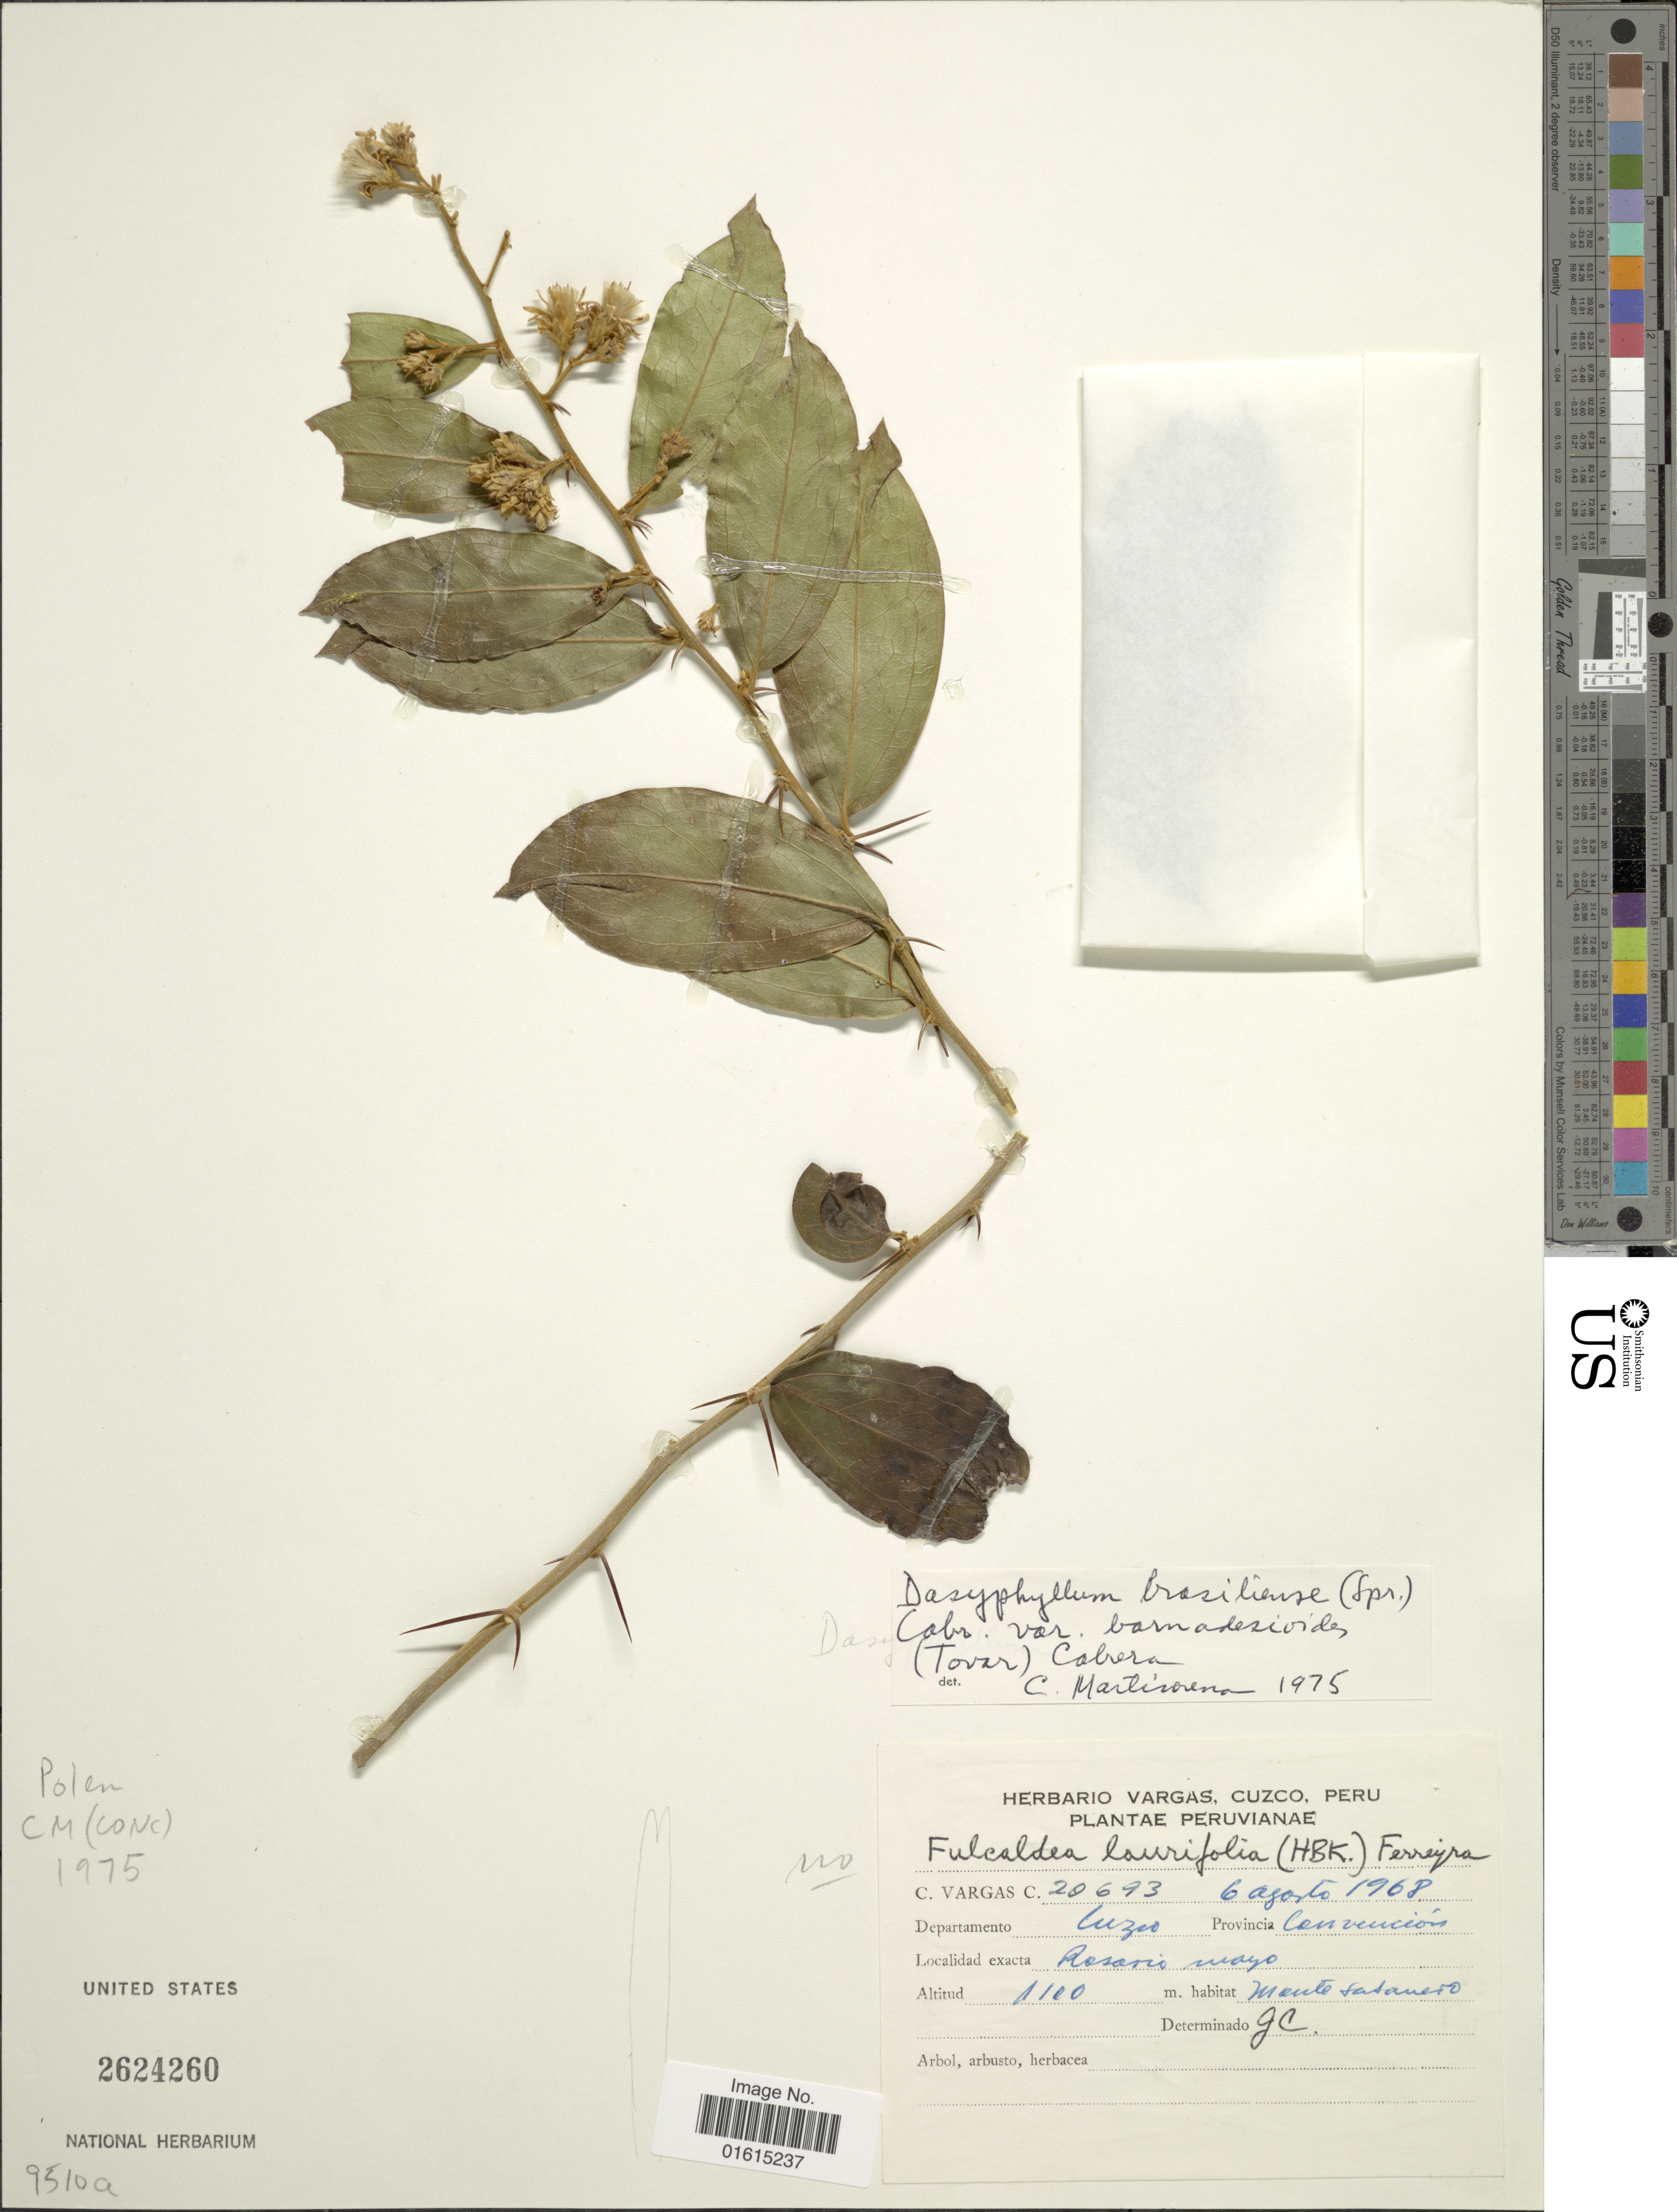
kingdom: Plantae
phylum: Tracheophyta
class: Magnoliopsida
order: Asterales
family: Asteraceae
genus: Dasyphyllum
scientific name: Dasyphyllum brasiliense var. barnadesioides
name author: (Tovar) Cabrera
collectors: C. Vargas Calderón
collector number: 20693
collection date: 1968-08-06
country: Peru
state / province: Cusco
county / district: La Convención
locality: Rosario mayo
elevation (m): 1100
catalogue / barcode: US 2624260